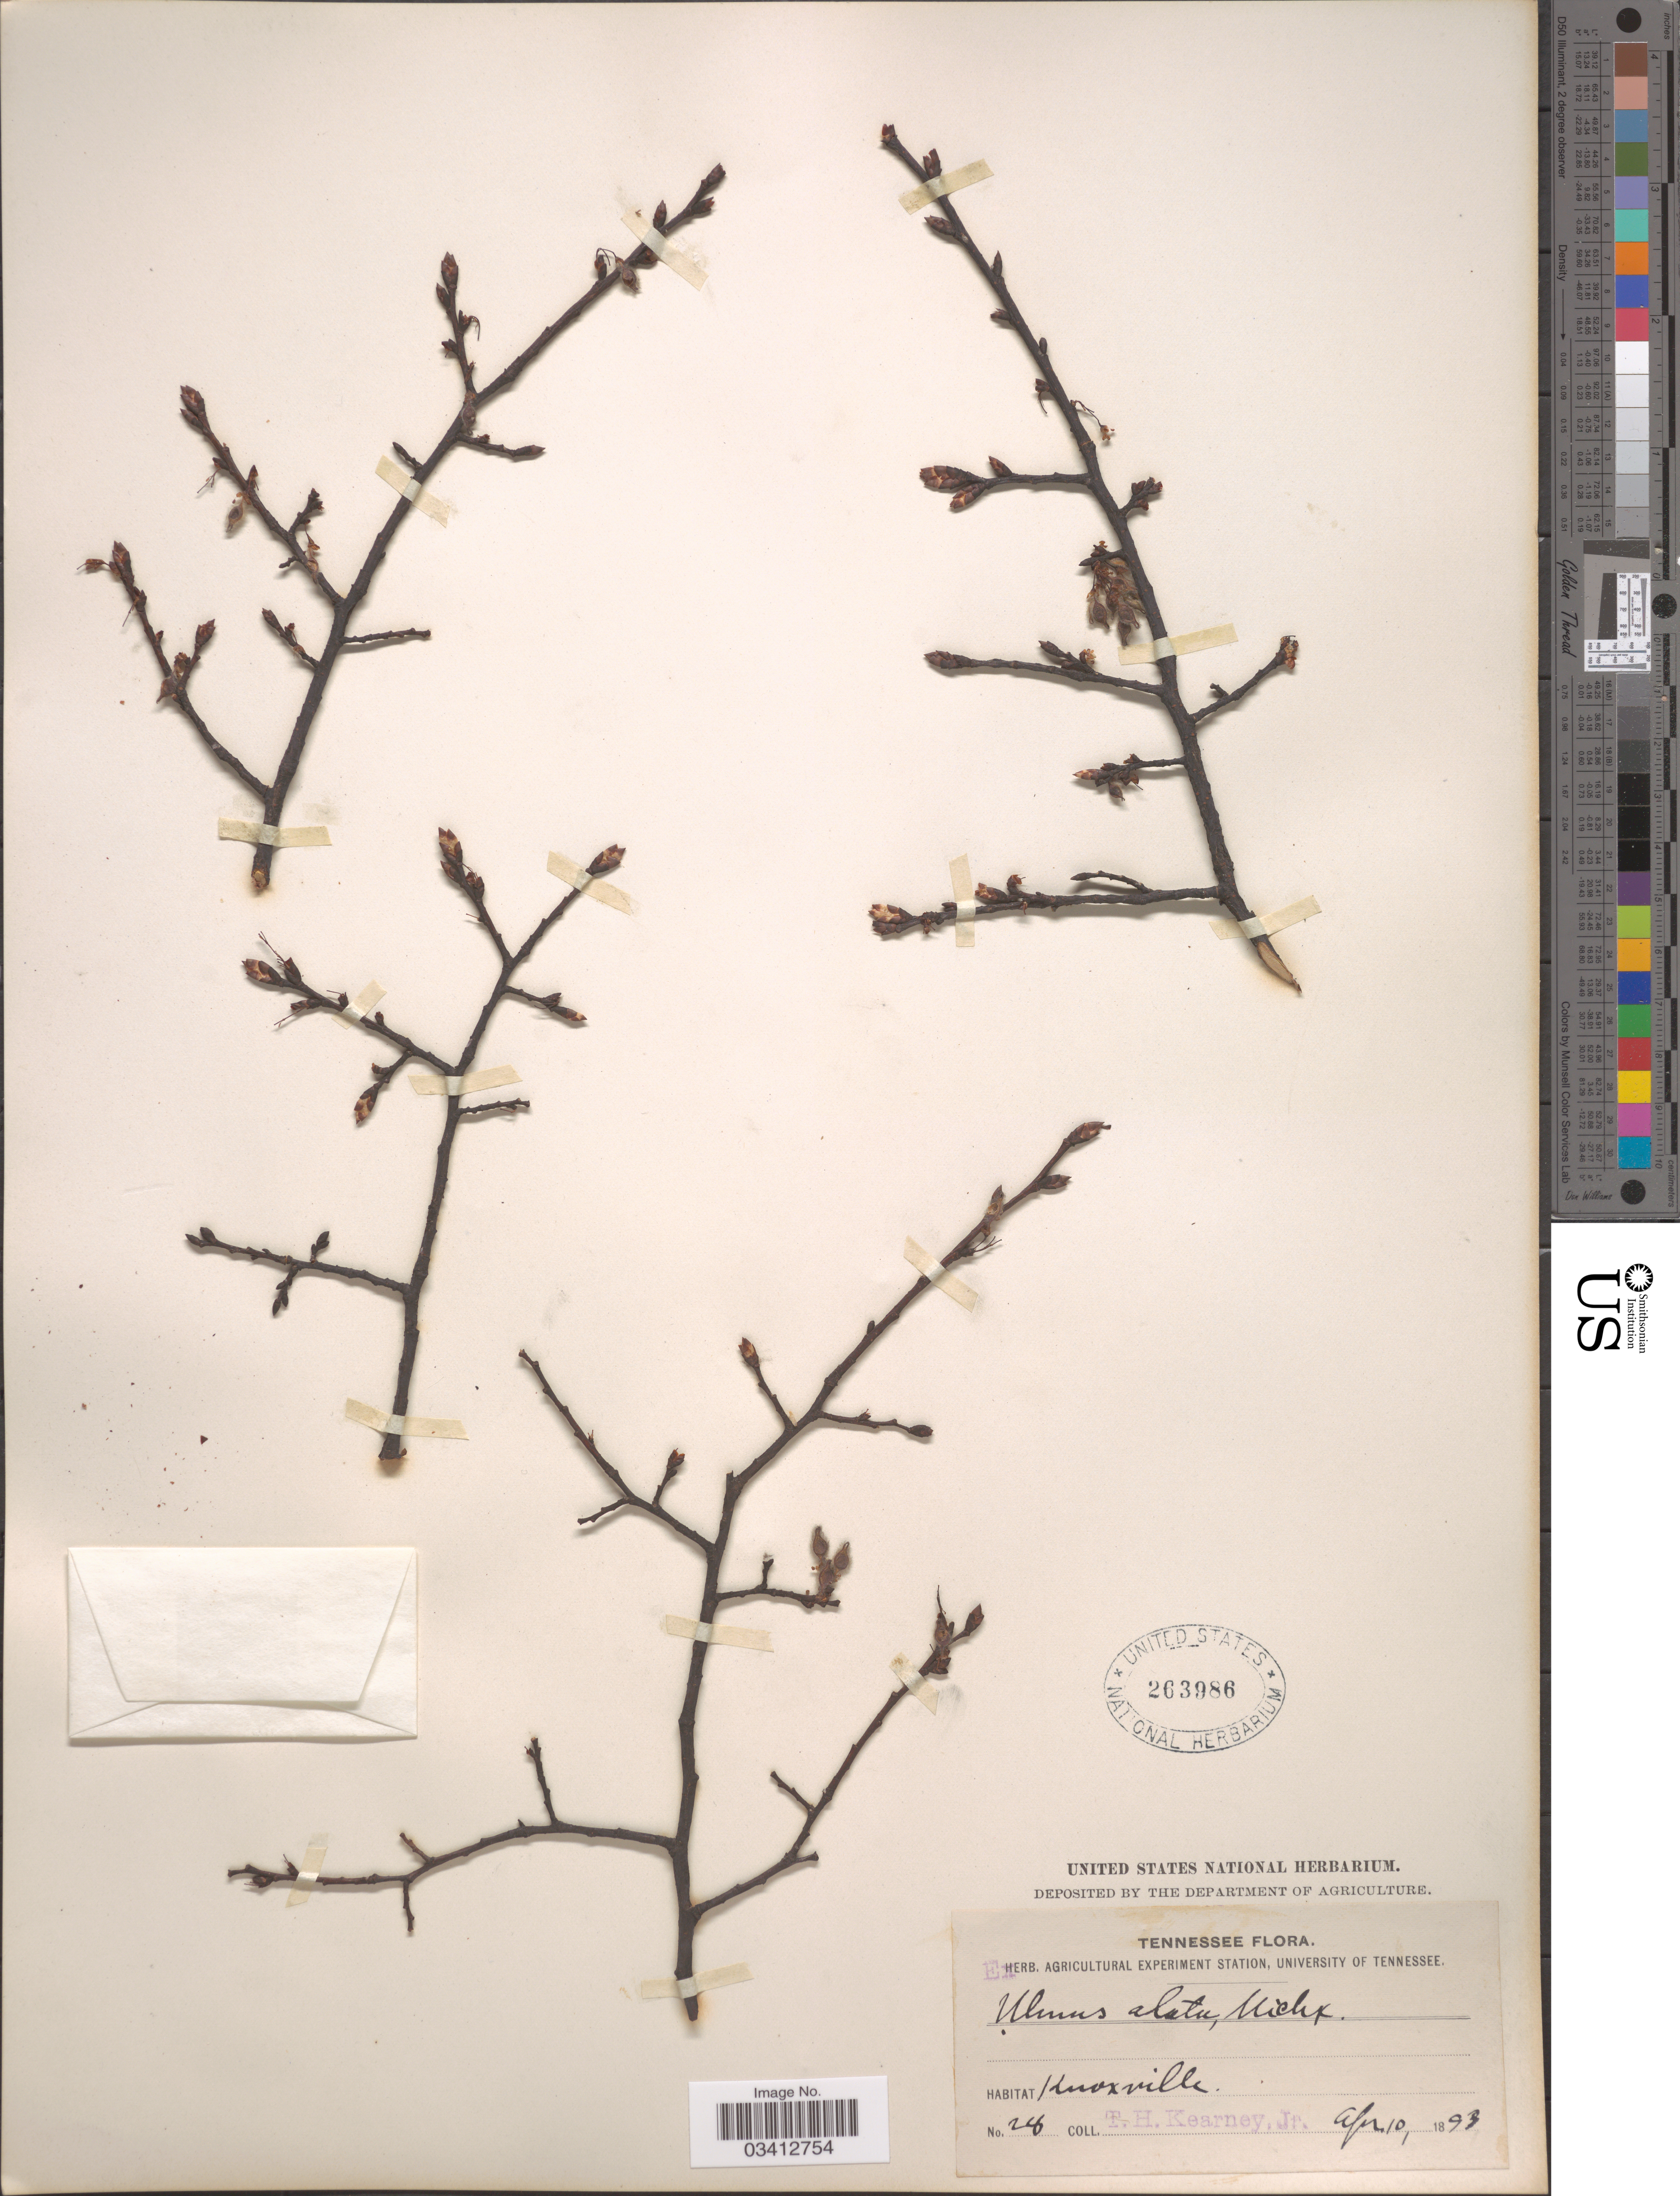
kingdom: Plantae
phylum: Tracheophyta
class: Magnoliopsida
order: Rosales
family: Ulmaceae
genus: Ulmus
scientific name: Ulmus alata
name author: Michx.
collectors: T. H. Kearney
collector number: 28*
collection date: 1893-04-10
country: United States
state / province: Tennessee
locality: Knoxville.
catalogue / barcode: US 263986